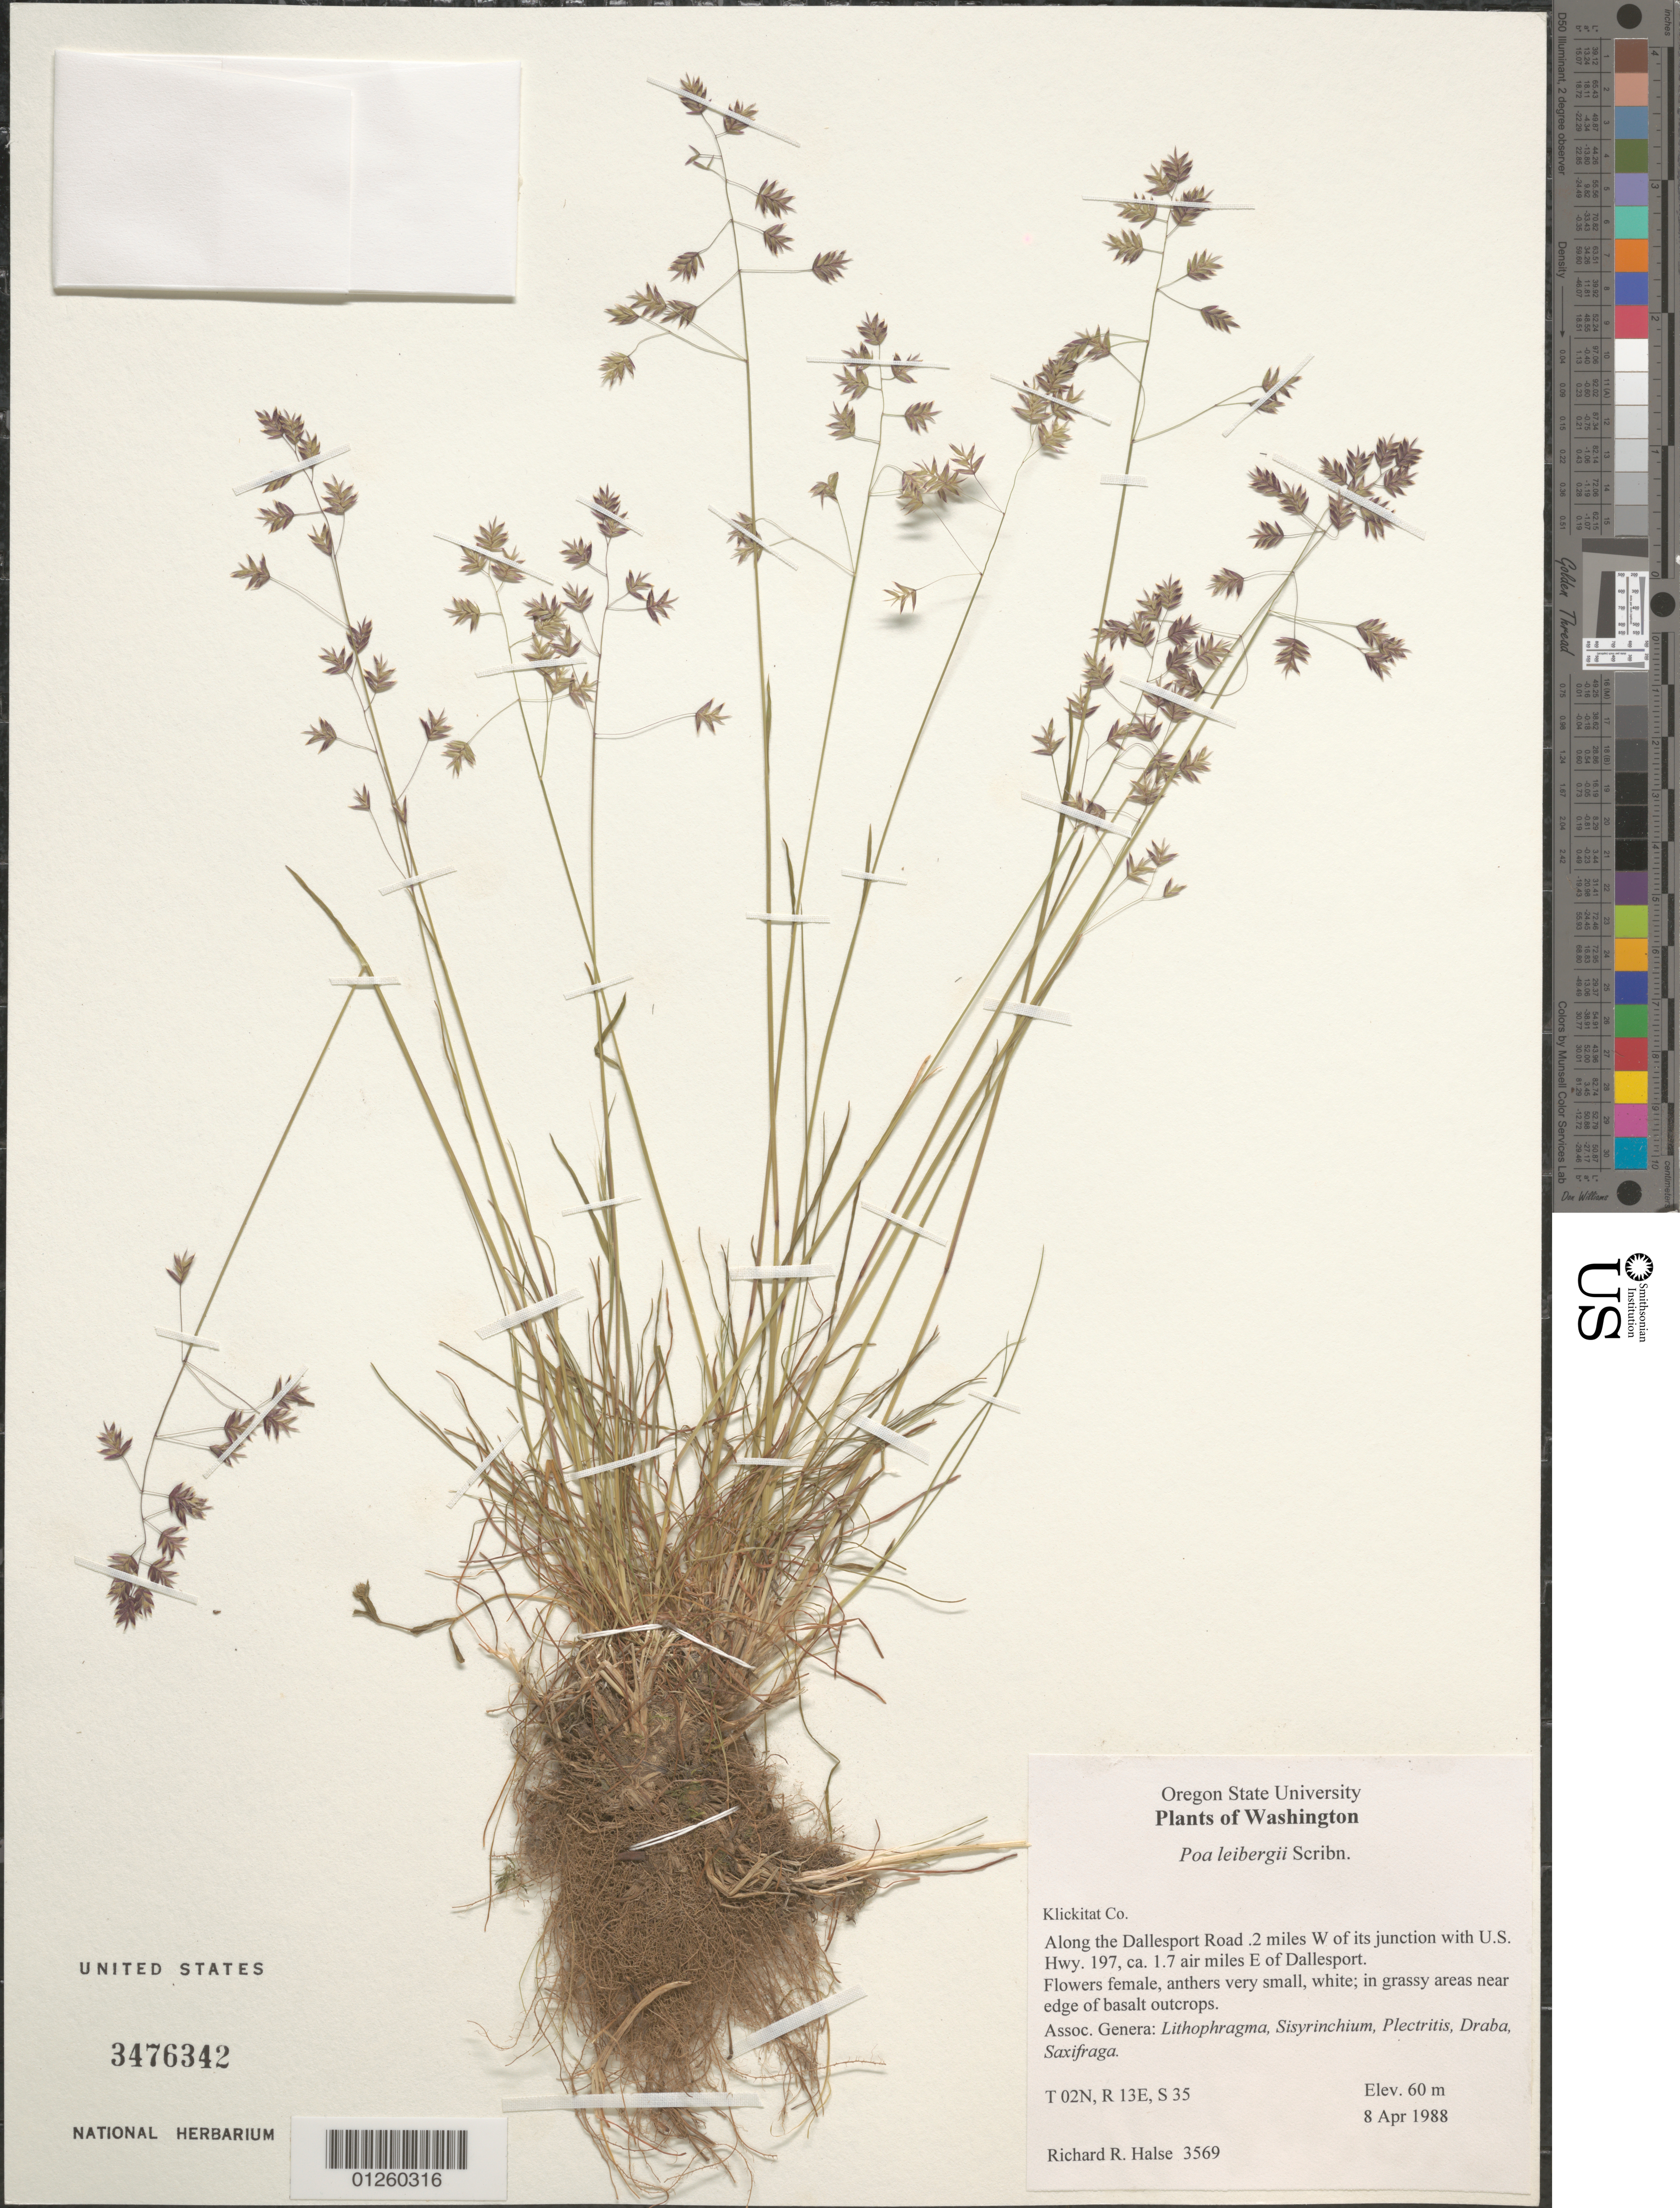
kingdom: Plantae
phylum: Tracheophyta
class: Liliopsida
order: Poales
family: Poaceae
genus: Poa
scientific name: Poa leibergii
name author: Scribn.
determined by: Soreng, Robert J., Research Associate (BOT), Smithsonian Institution - National Museum of Natural History (UNITED STATES)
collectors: R. Halse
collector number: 3569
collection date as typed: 8 Apr 1988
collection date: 1988-04-08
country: United States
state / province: Washington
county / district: Klickitat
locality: Klickitat Co. Along the Dallesport Road. 2 miles W of its junction with U.S. Hwy. 197 ca. 1.7 air miles E of Dallesport. T 02N, R 13E, S 35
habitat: Flowers female, anthers very small, white; in grassy areas near edge of basalt outcrops.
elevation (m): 60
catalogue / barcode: US 3476342